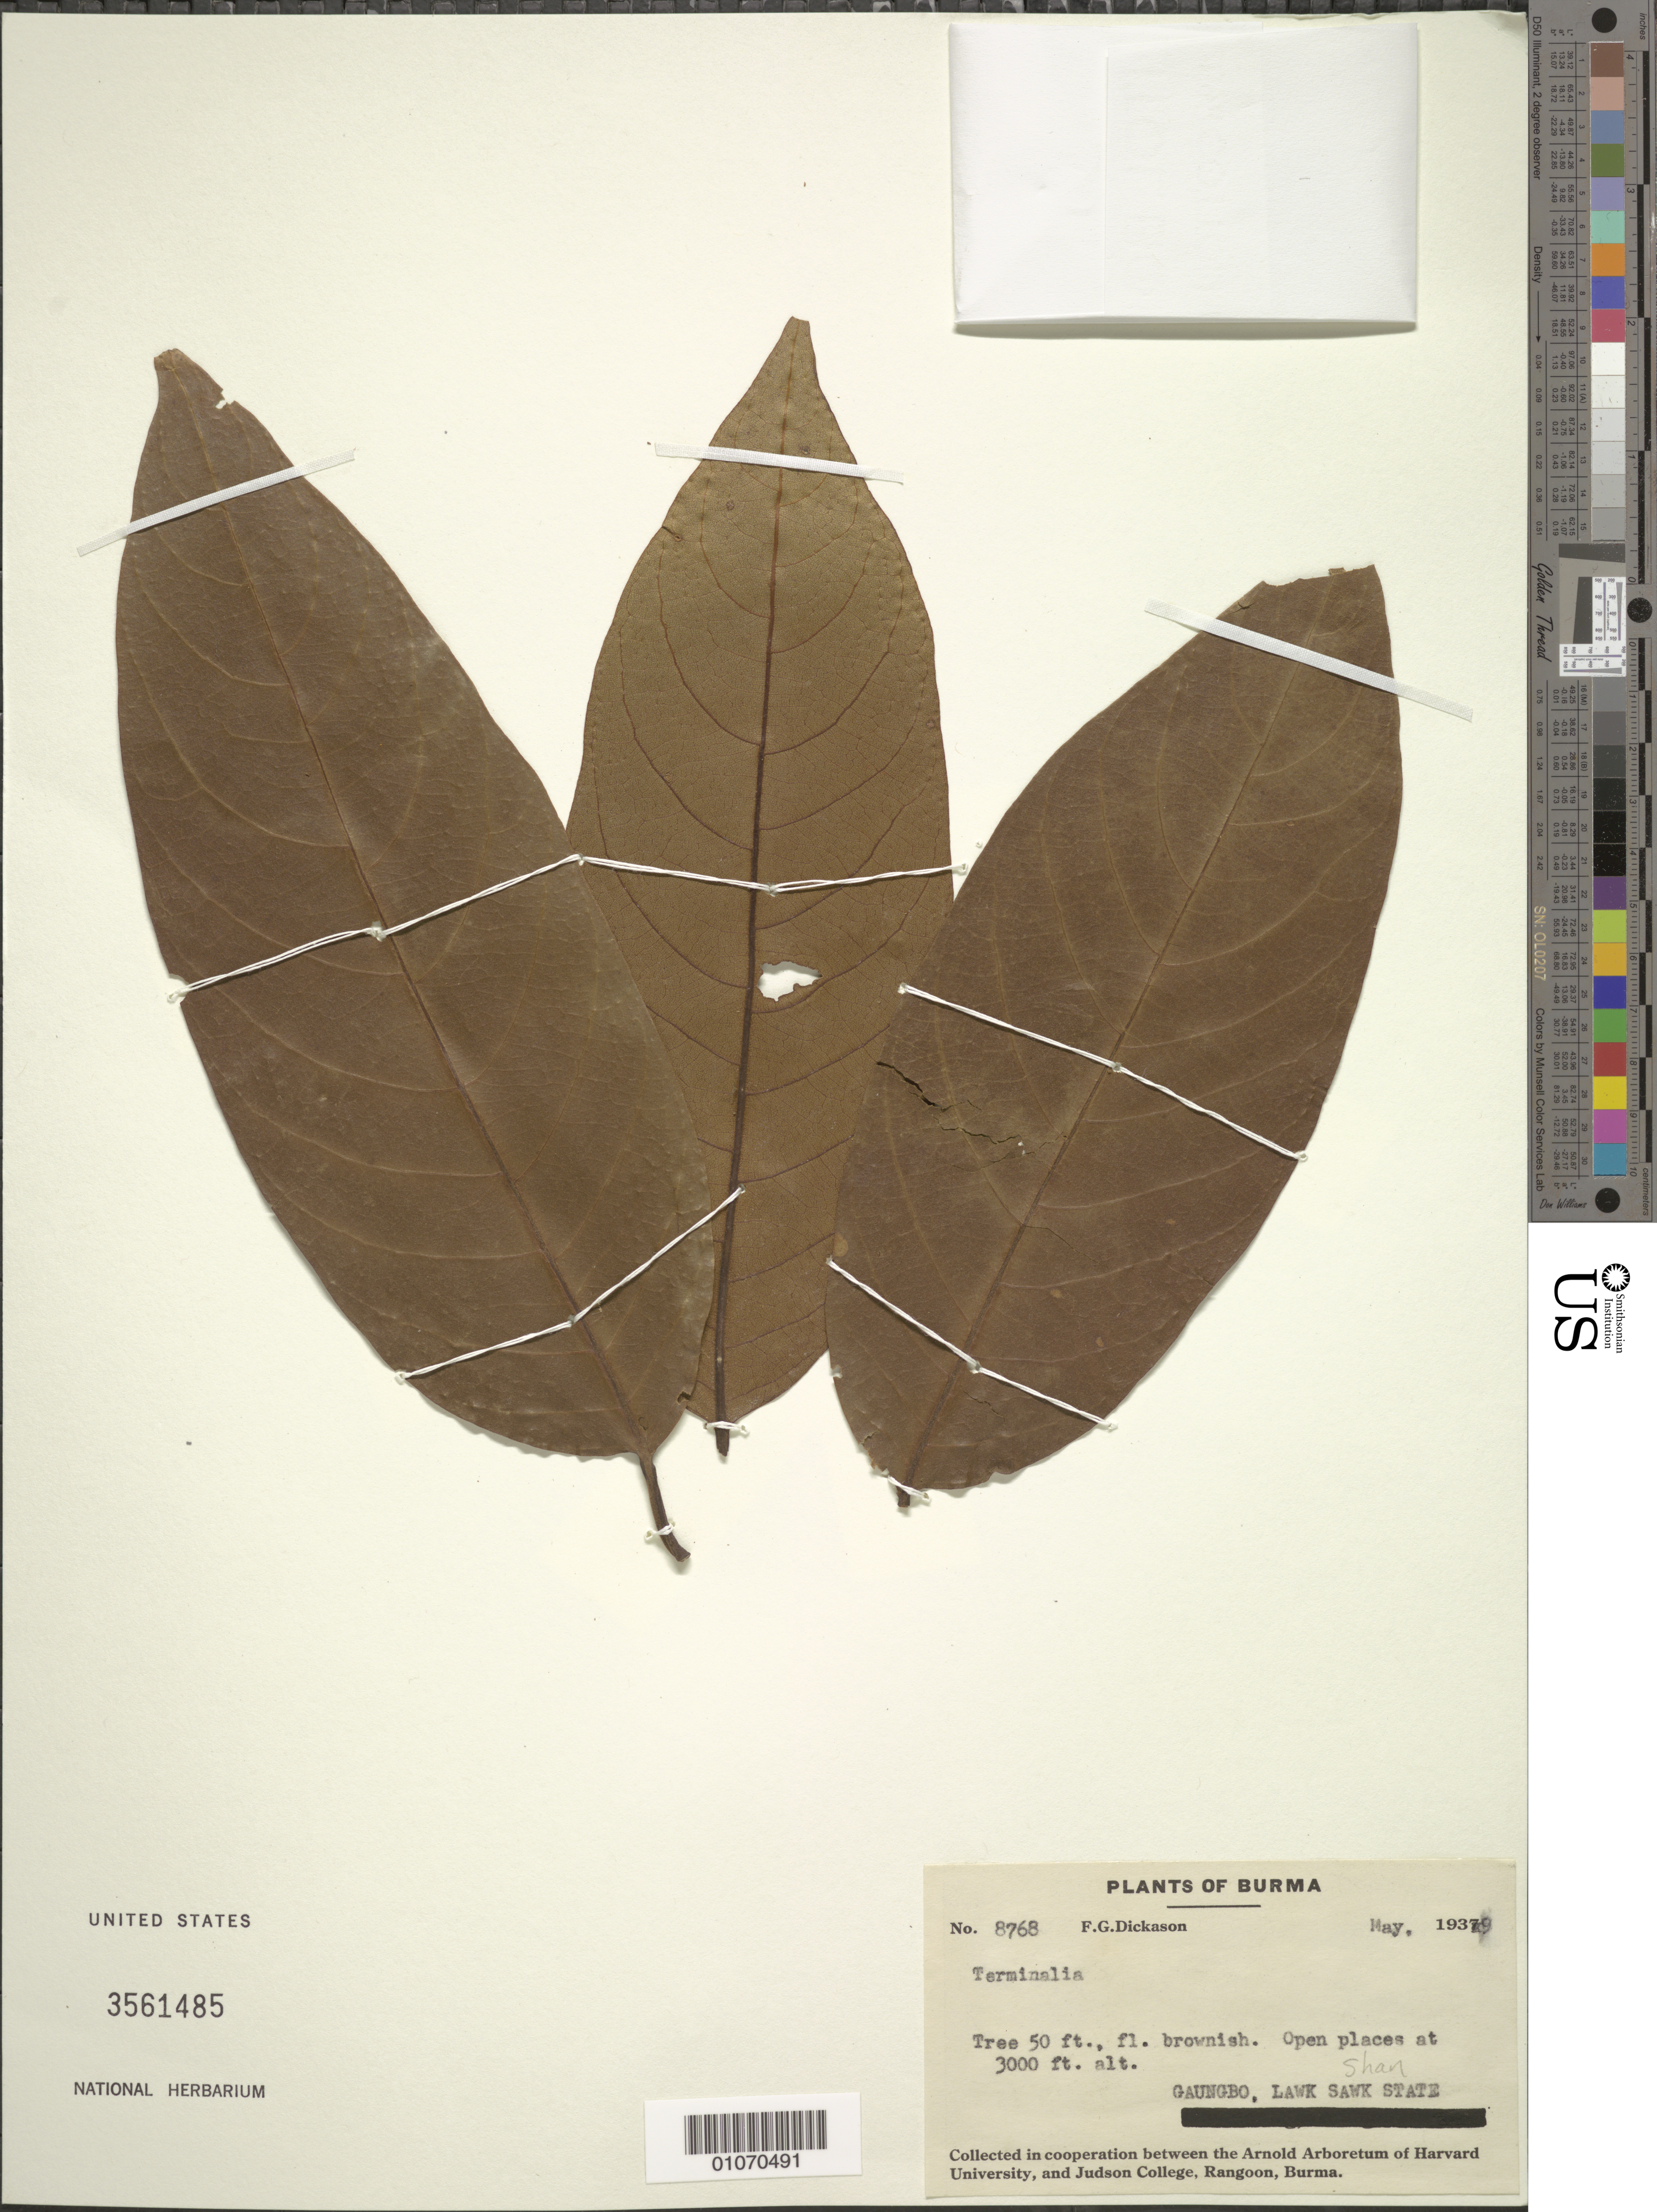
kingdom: Plantae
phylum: Tracheophyta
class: Magnoliopsida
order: Myrtales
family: Combretaceae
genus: Terminalia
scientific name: Terminalia sp.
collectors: F. Dickason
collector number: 8768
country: Myanmar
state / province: Shan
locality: Gaungbo, Lawk Sawk State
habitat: open places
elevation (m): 914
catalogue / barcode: US 3561485